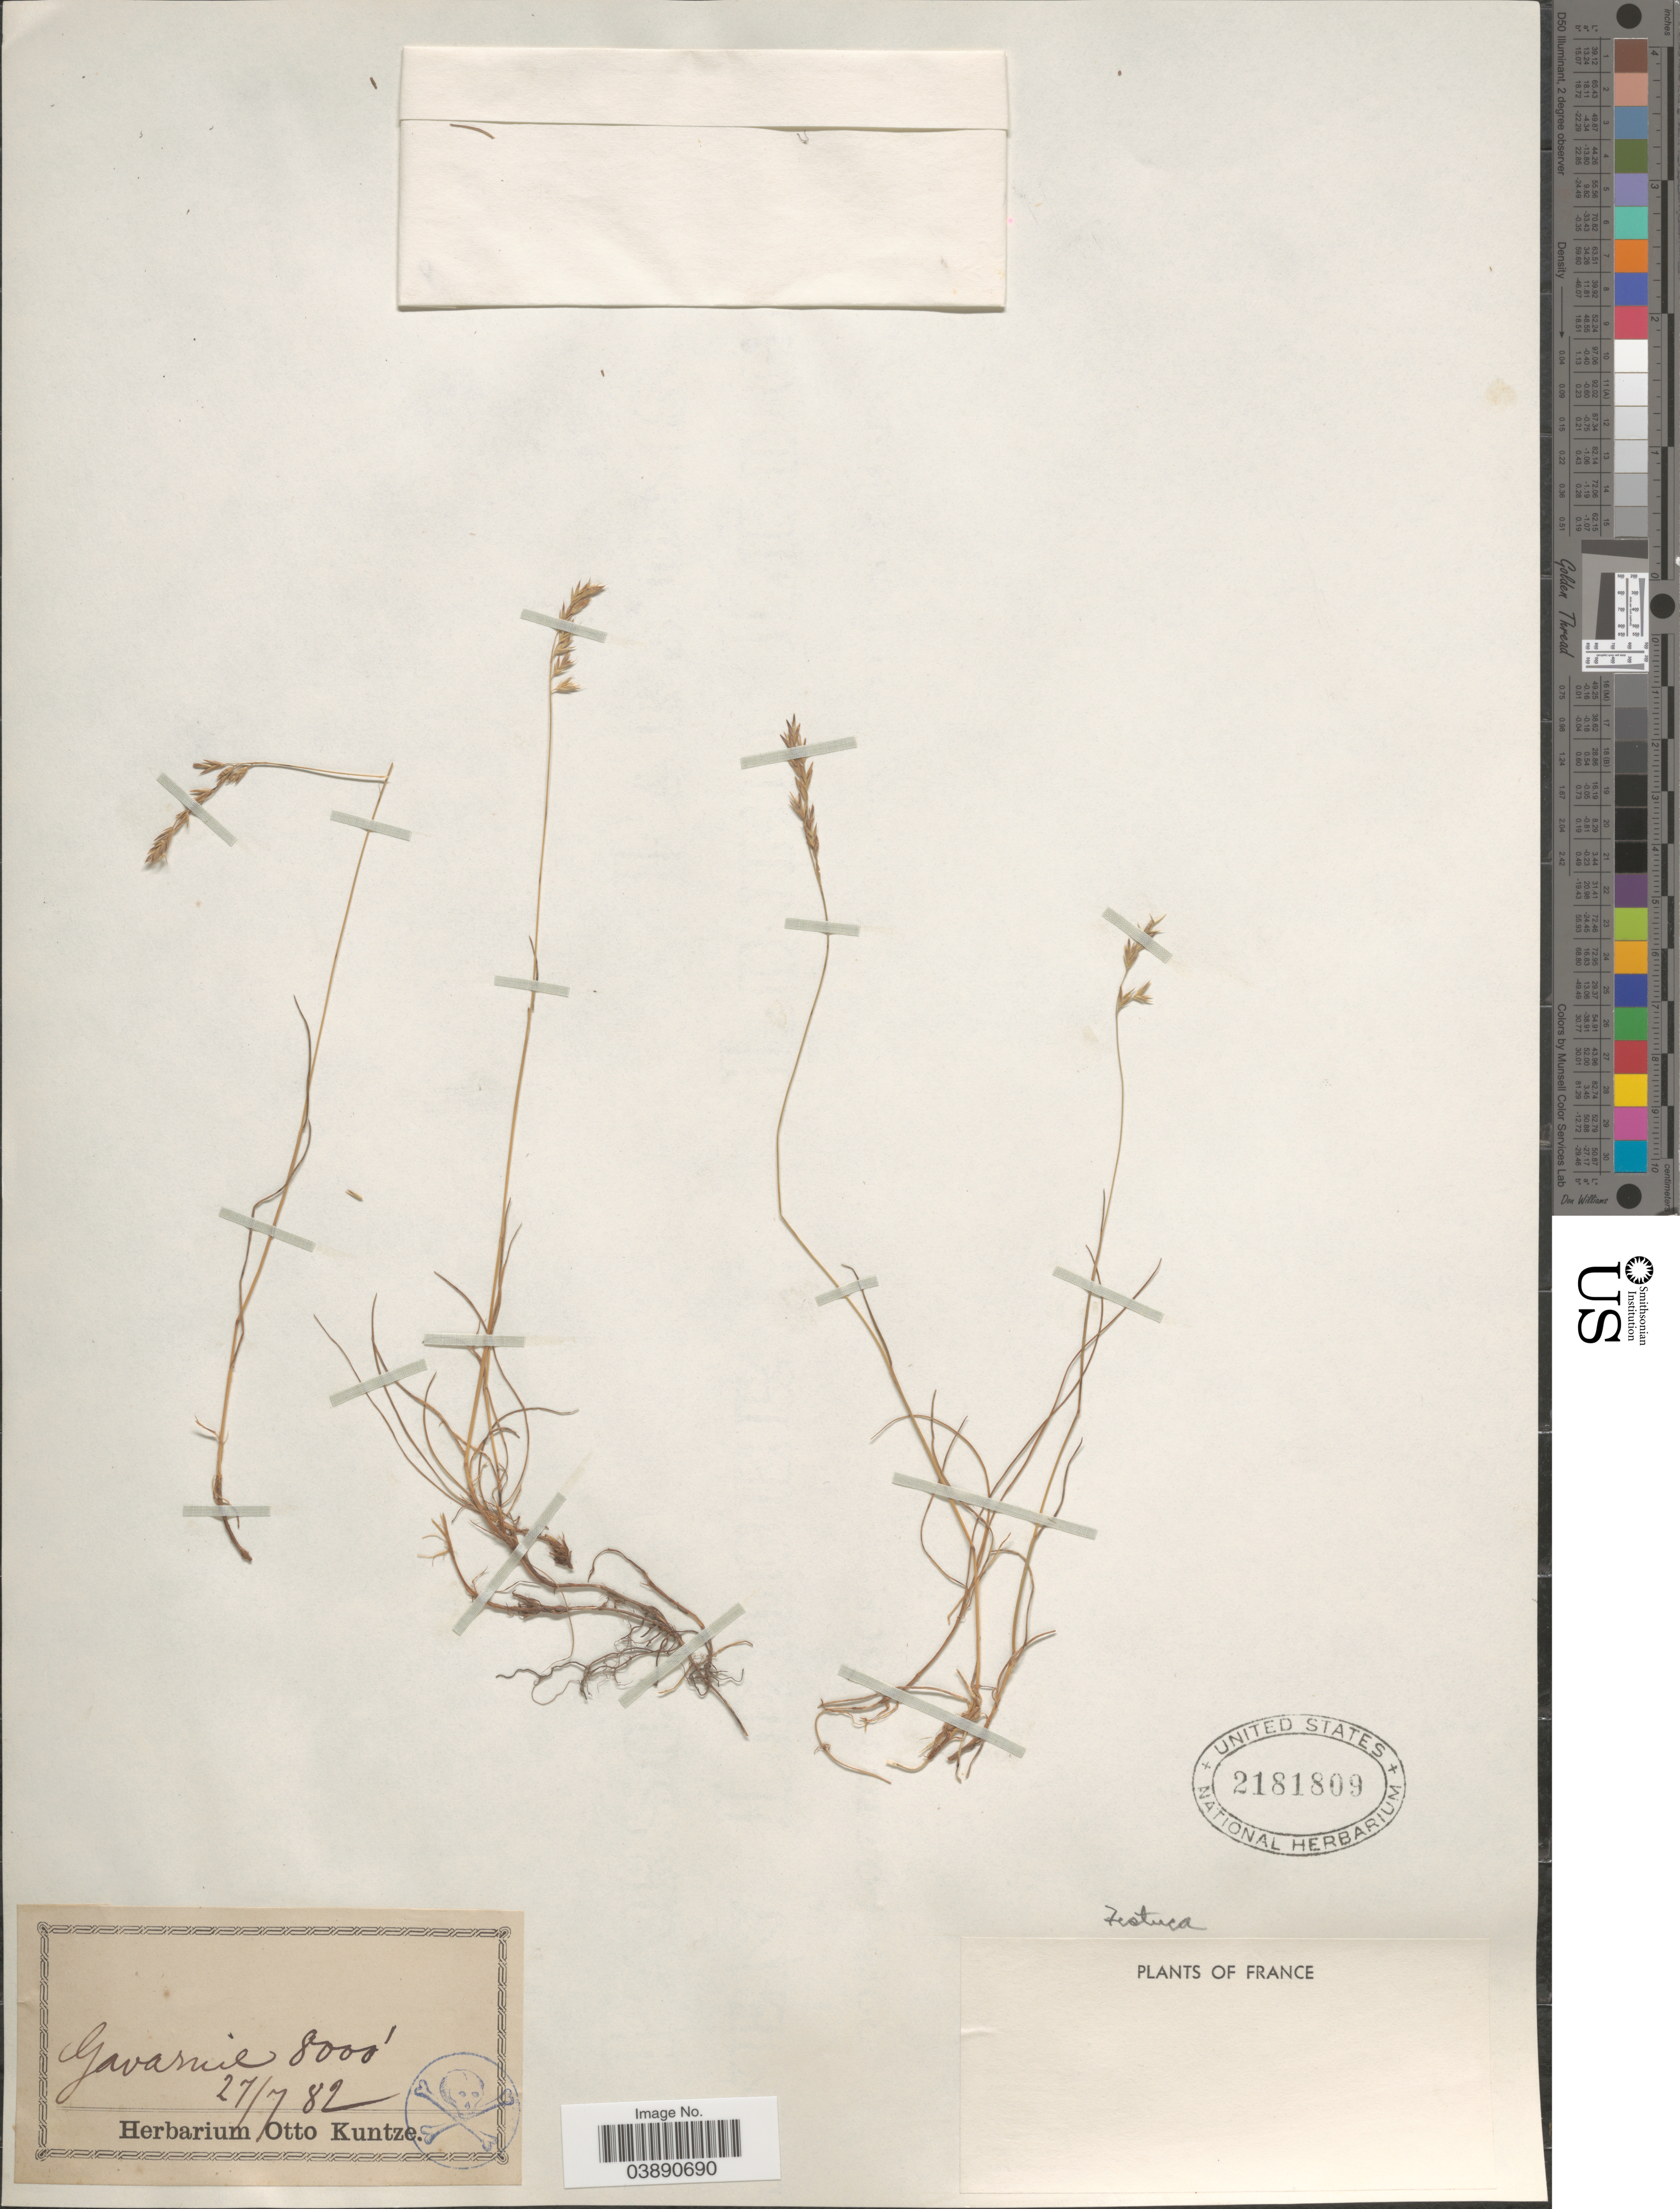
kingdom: Plantae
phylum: Tracheophyta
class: Liliopsida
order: Poales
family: Poaceae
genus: Festuca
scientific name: Festuca sp.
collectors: ex herb. Otto Kuntze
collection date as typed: Transcribed d/m/y: 27/7/82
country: France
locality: Gavarnie.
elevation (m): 2438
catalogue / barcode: US 2181809